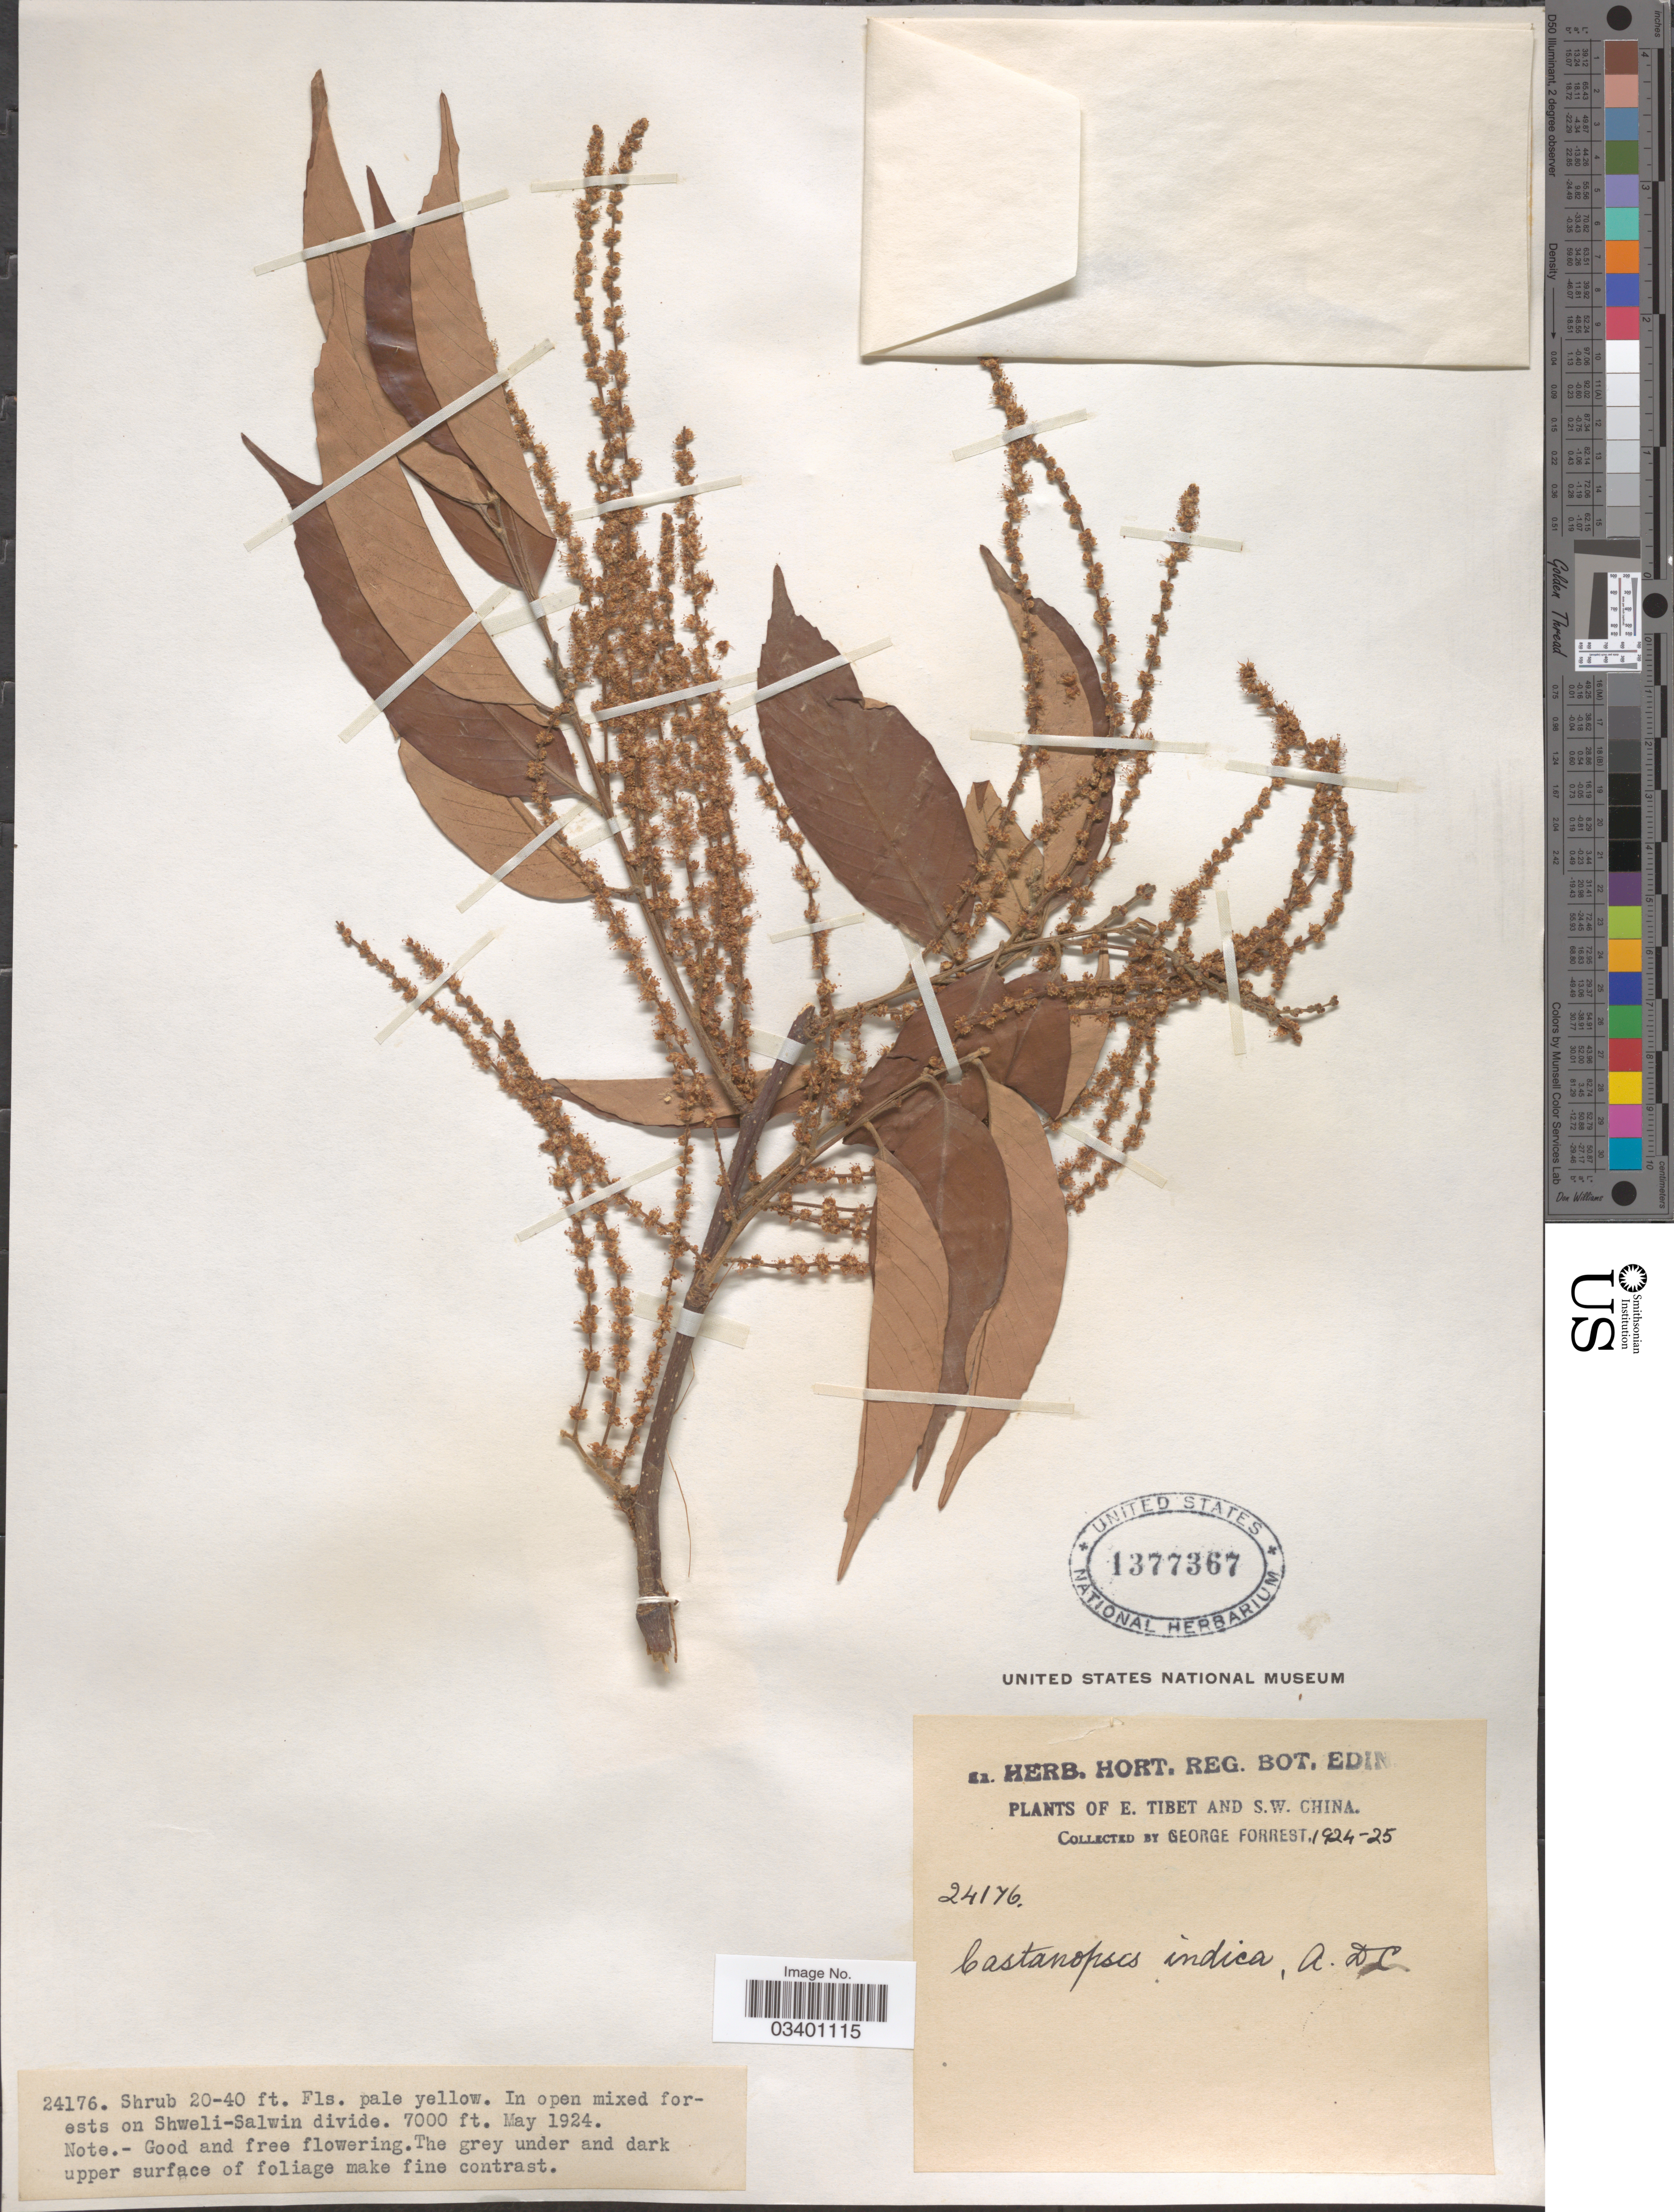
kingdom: Plantae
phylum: Tracheophyta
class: Magnoliopsida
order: Fagales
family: Fagaceae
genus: Castanopsis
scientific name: Castanopsis indica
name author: (Roxb.) A. DC.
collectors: G. Forrest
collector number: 24176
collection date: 1924-05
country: China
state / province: Xizang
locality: E. Tibet and S.W. China. In open mixed forests on Shweli - Salwin divide.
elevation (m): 2134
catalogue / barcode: US 1377367